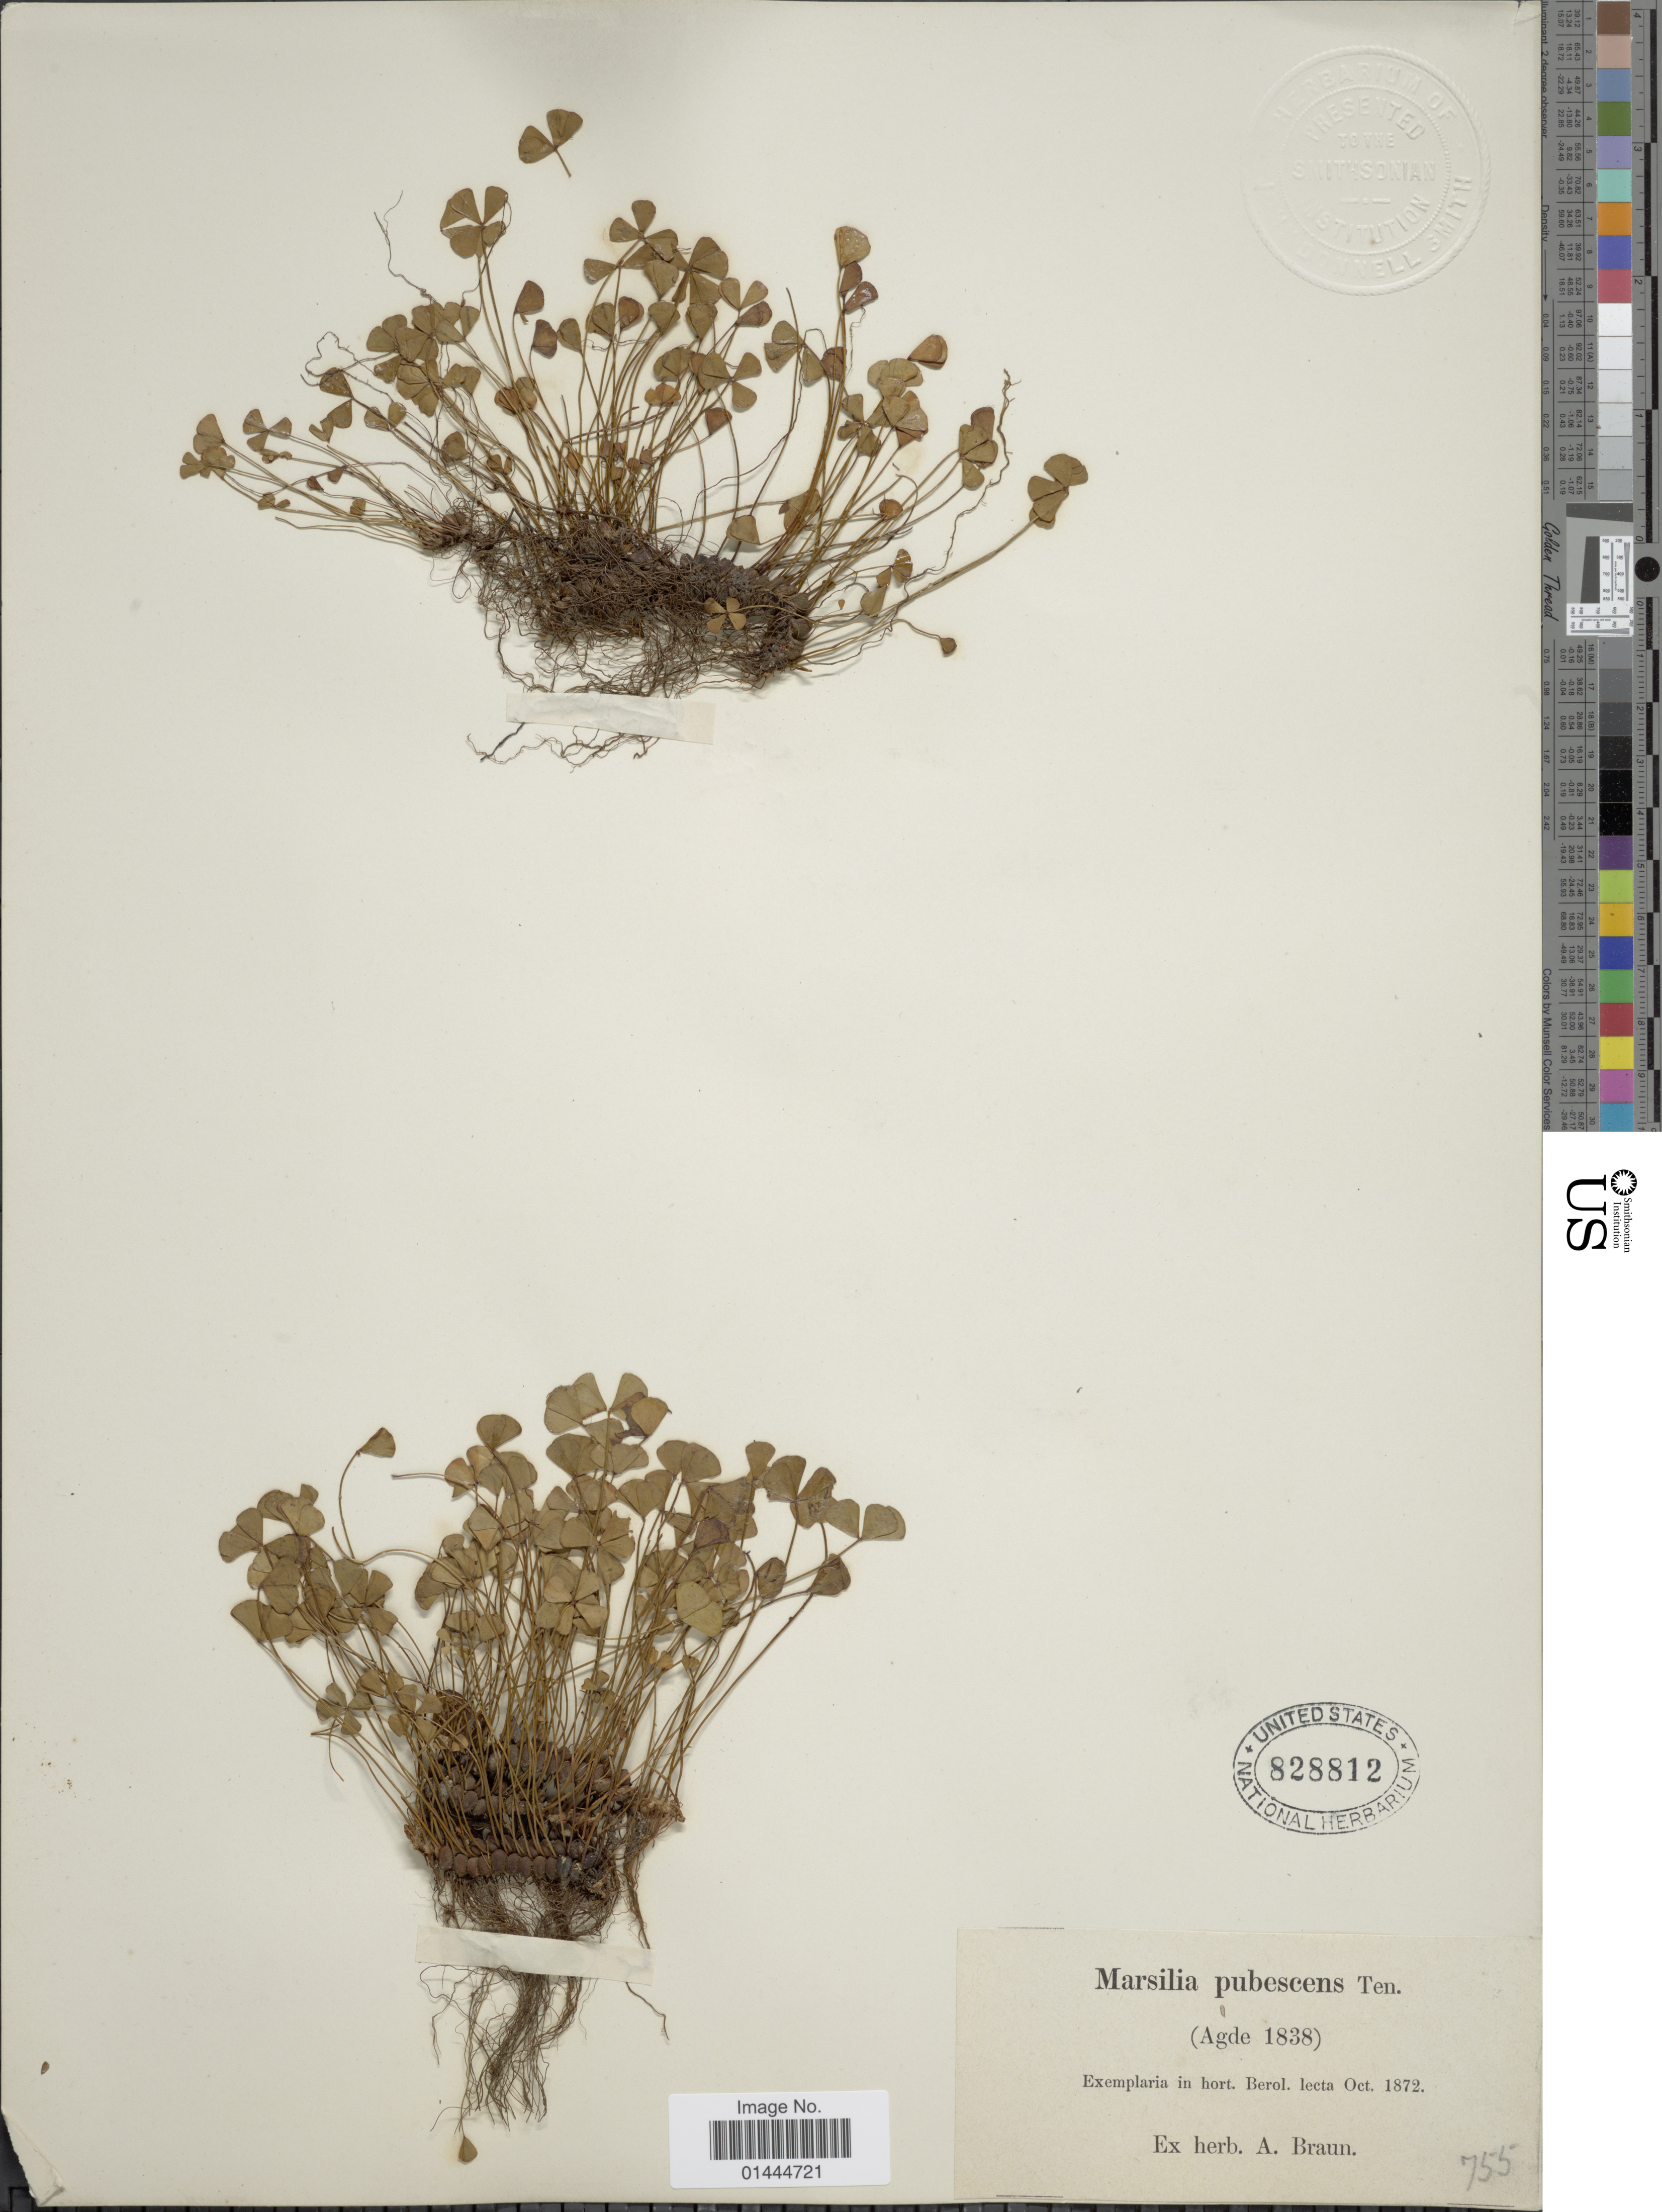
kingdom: Plantae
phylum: Tracheophyta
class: Polypodiopsida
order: Salviniales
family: Marsileaceae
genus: Marsilea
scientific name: Marsilea pubescens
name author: Ten.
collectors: ex herb. A. Braun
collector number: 755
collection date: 1872-10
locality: In hort. Berol. lecta.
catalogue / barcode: US 828812